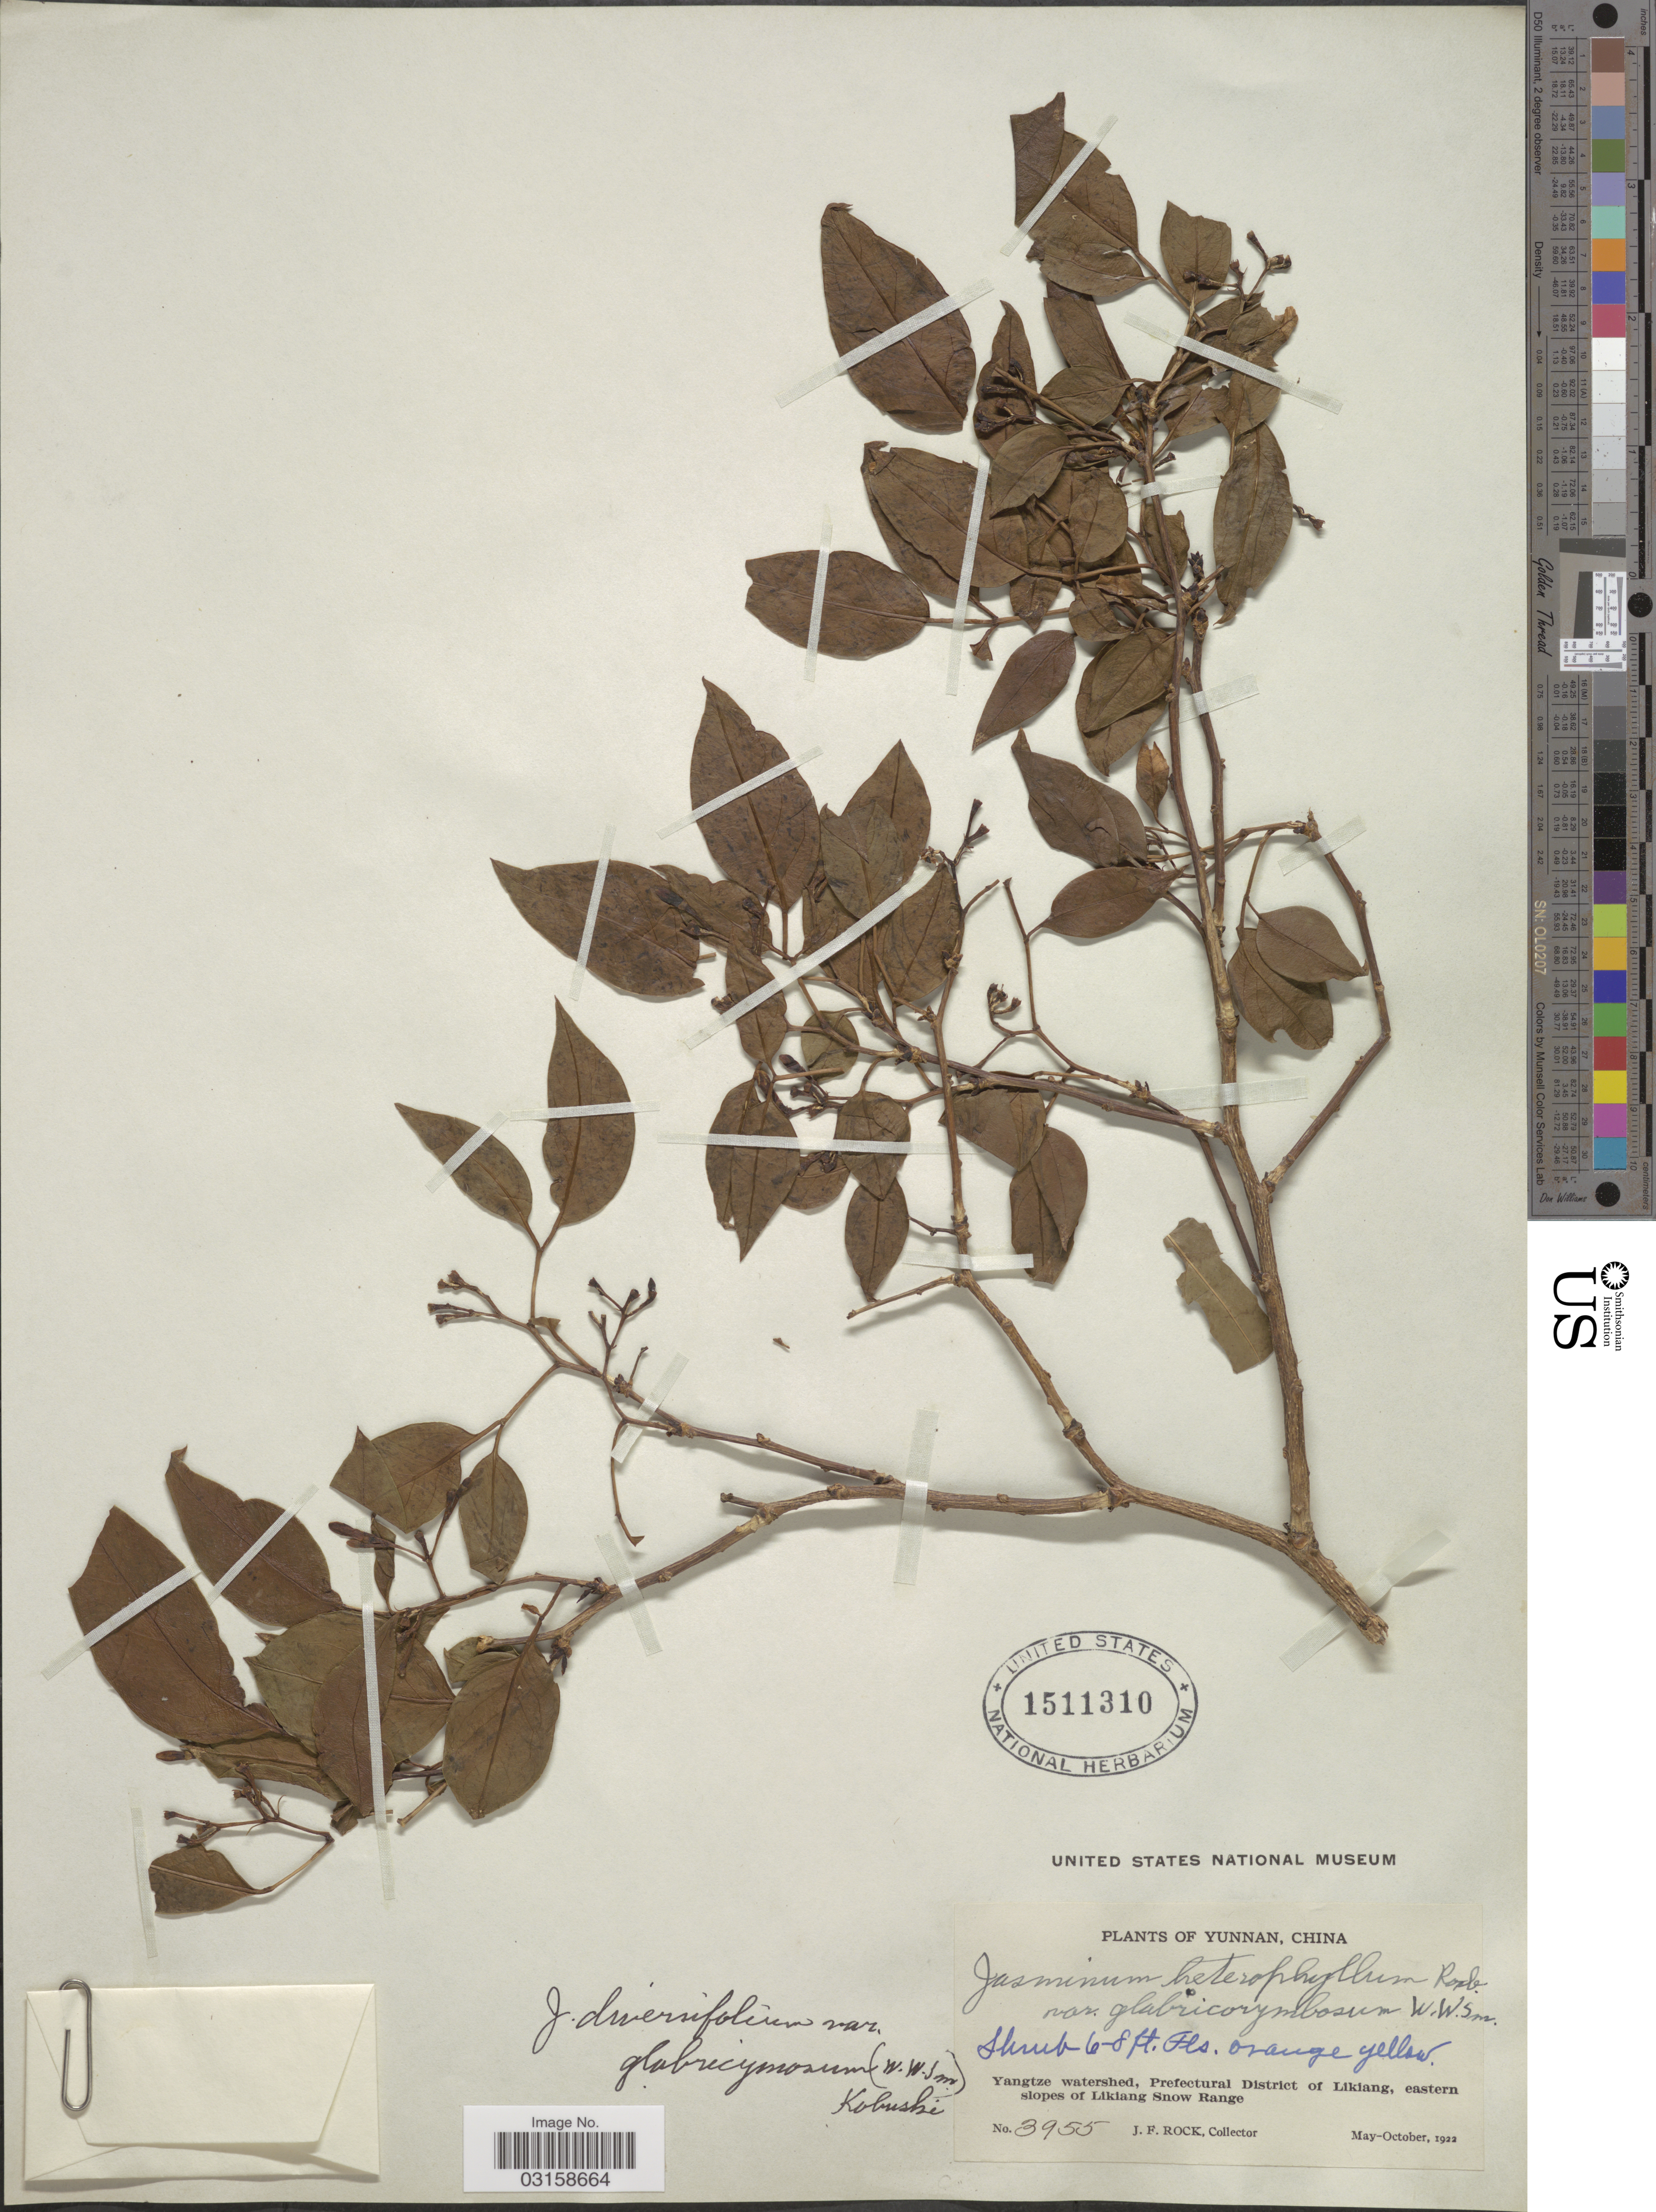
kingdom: Plantae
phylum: Tracheophyta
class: Magnoliopsida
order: Lamiales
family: Oleaceae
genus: Jasminum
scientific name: Jasminum subhumile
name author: W.W. Sm.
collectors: J. Rock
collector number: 3955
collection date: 1922-05/1922-10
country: China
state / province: Yunnan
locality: Yangtze watershed, Prefectural District of Likiang, eastern slopes of Likiang Snow Range.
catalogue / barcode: US 1511310